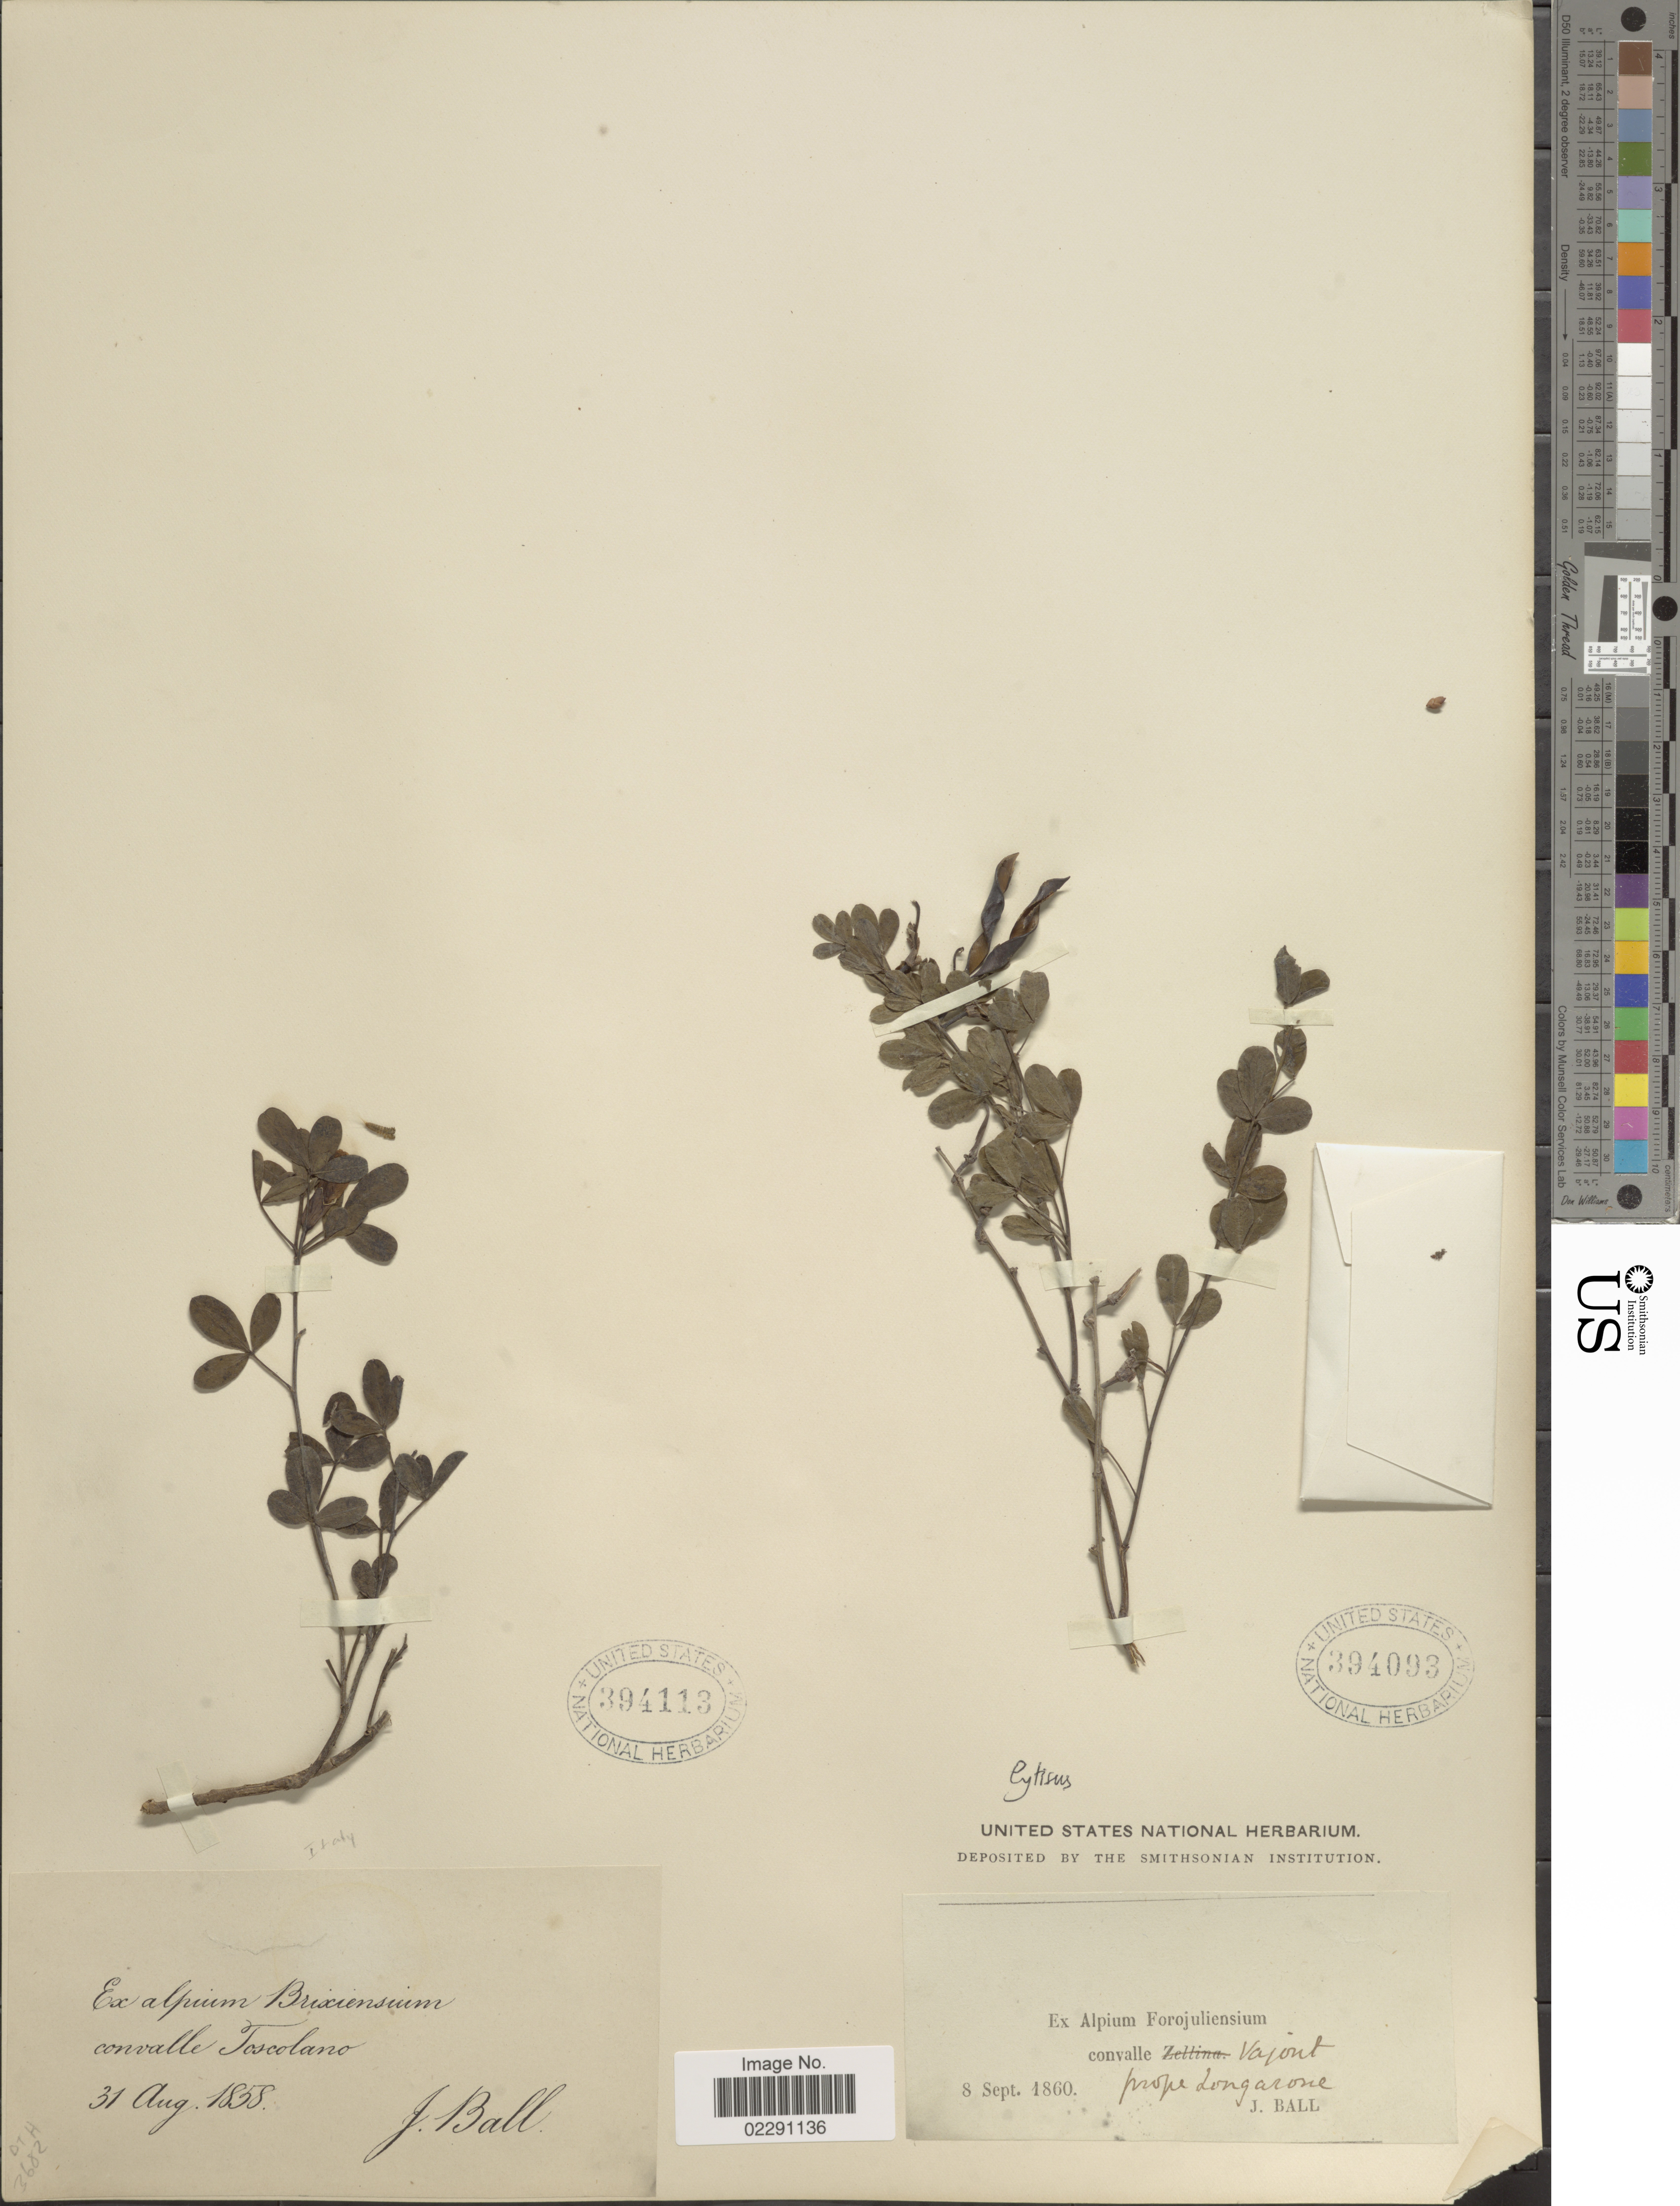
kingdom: Plantae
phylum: Tracheophyta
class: Magnoliopsida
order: Fabales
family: Fabaceae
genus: Ulex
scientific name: Ulex sp.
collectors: J. Ball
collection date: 1858-08-31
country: Italy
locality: Alpium Brixiensium, convalle Toscolano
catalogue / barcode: US 394113